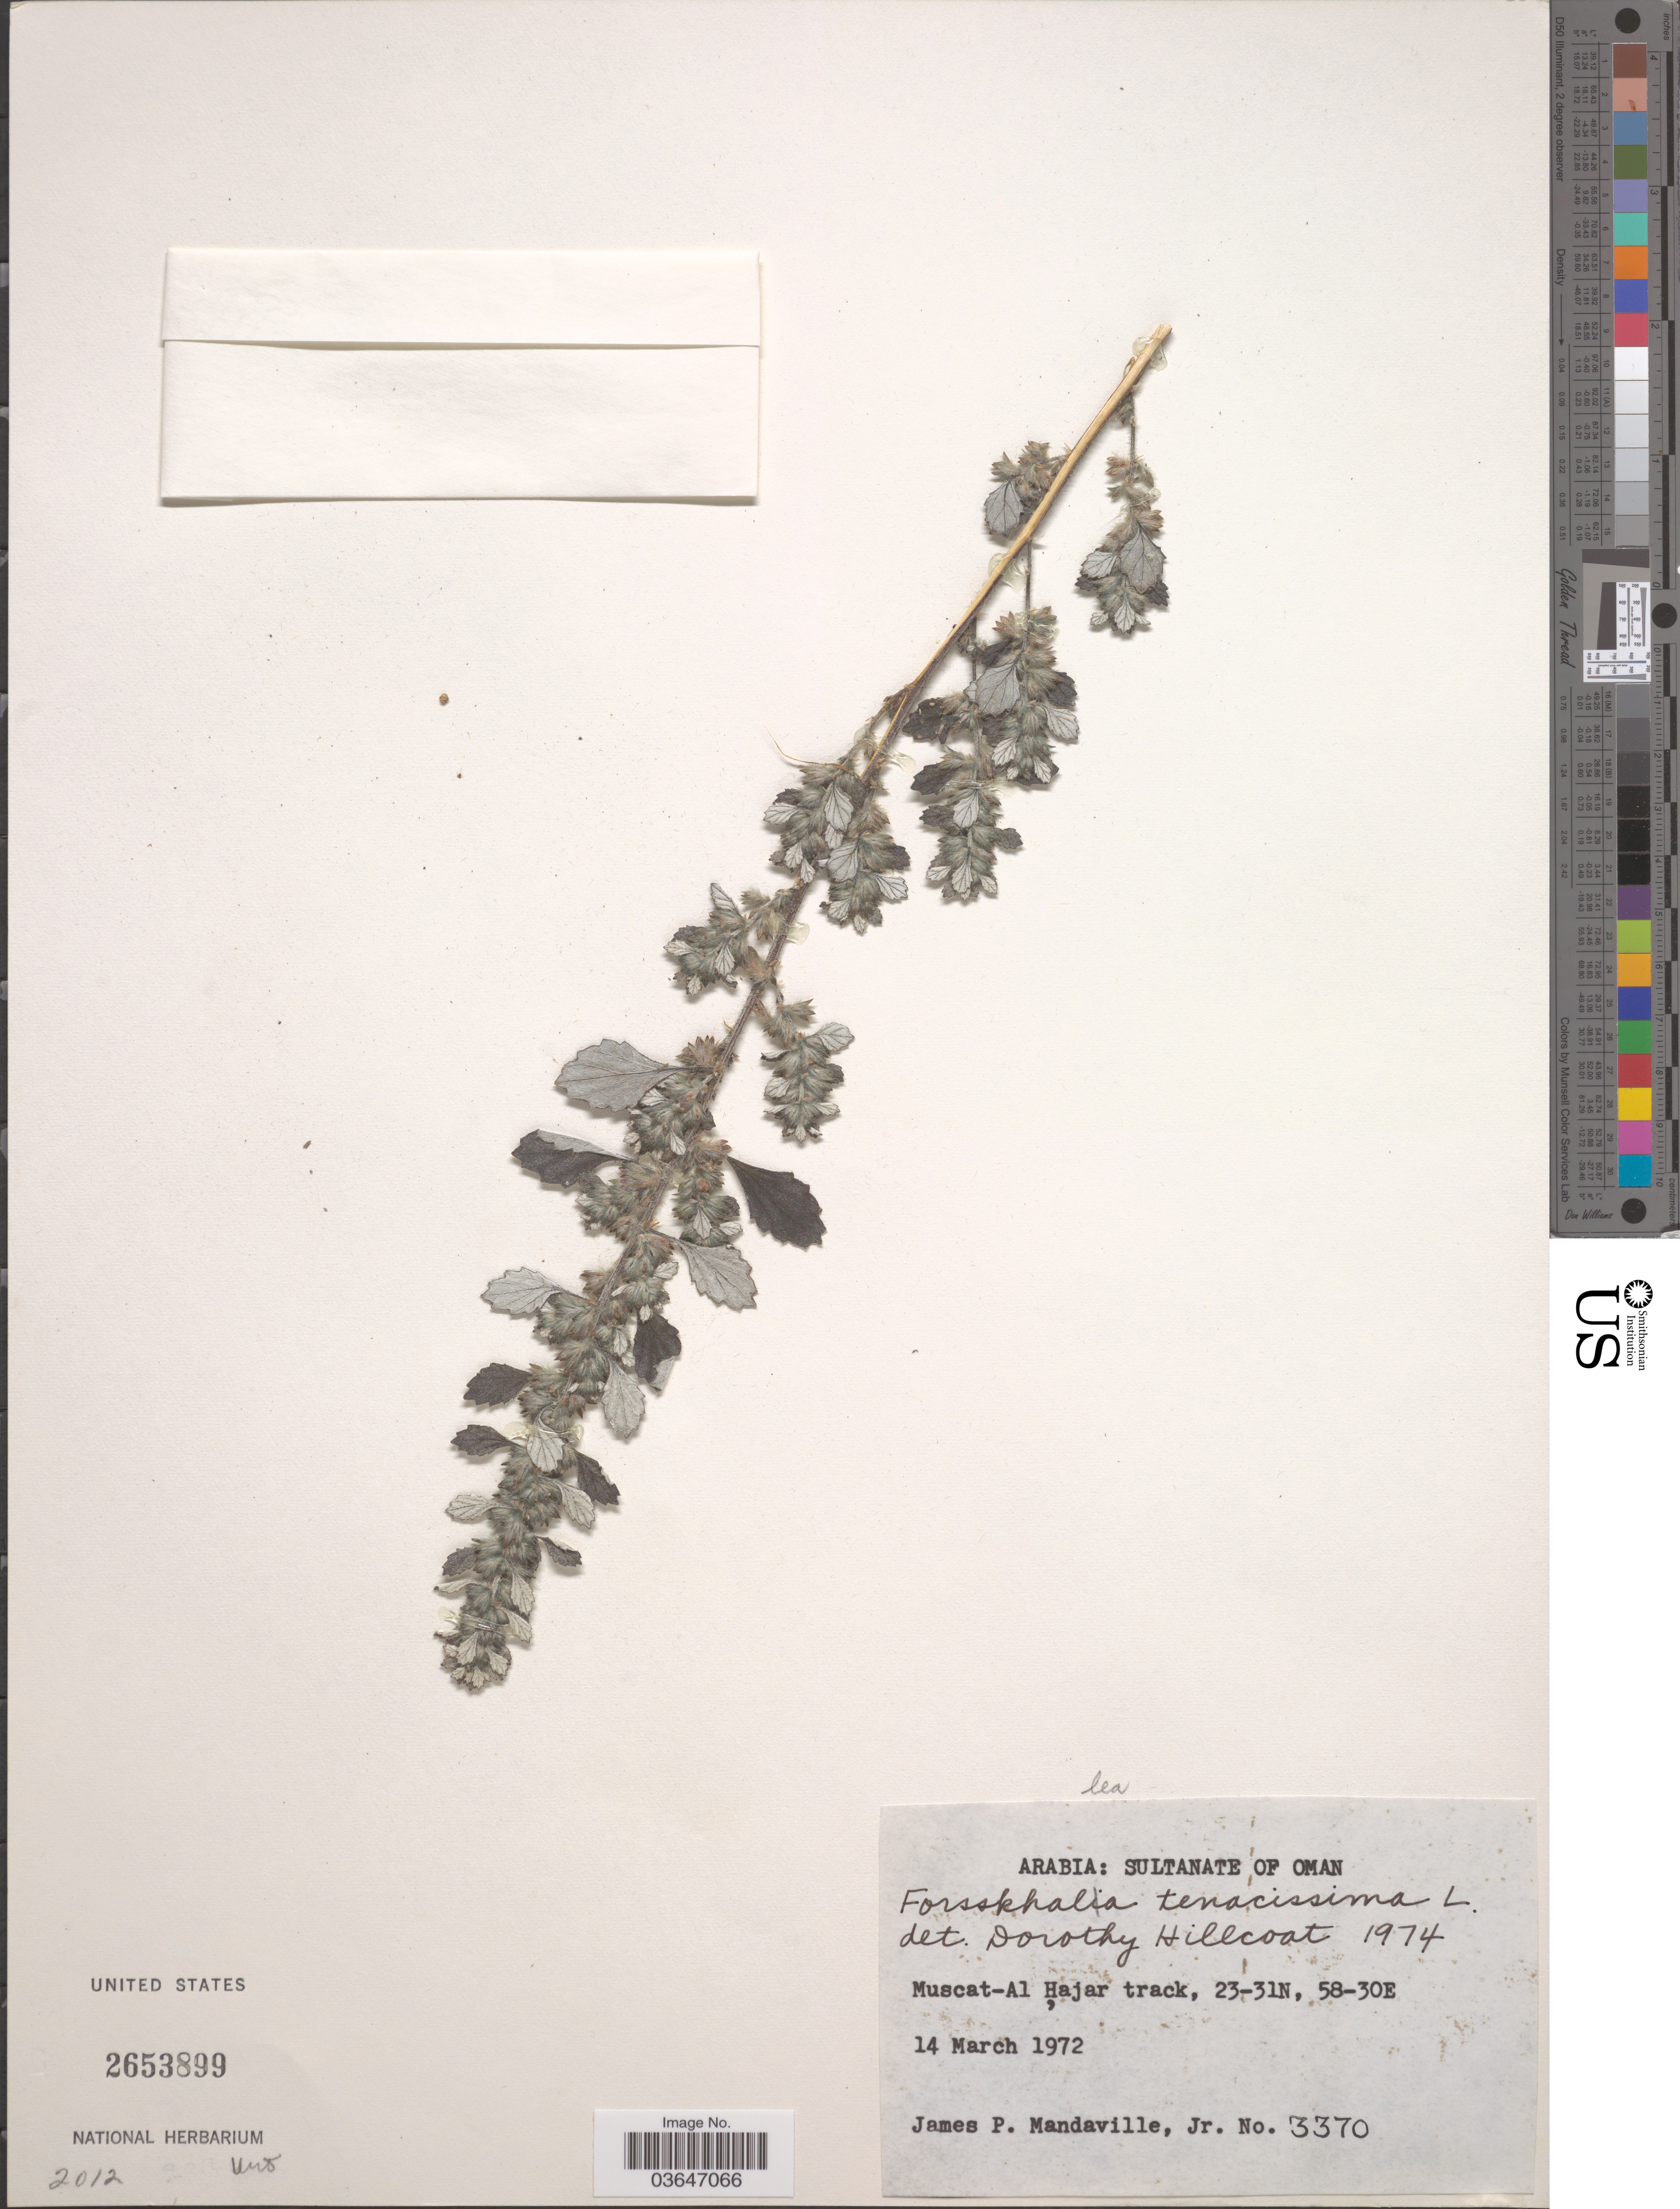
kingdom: Plantae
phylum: Tracheophyta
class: Magnoliopsida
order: Rosales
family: Urticaceae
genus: Forsskaolea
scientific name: Forsskaolea griersonii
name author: A.G. Mill. & J.A. Nyberg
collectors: J. Mandaville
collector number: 3370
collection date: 1972-03-14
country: Saudi Arabia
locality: Arabia: Sultanate of Oman. Muscat-Al Hajar track.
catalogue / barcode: US 2653899